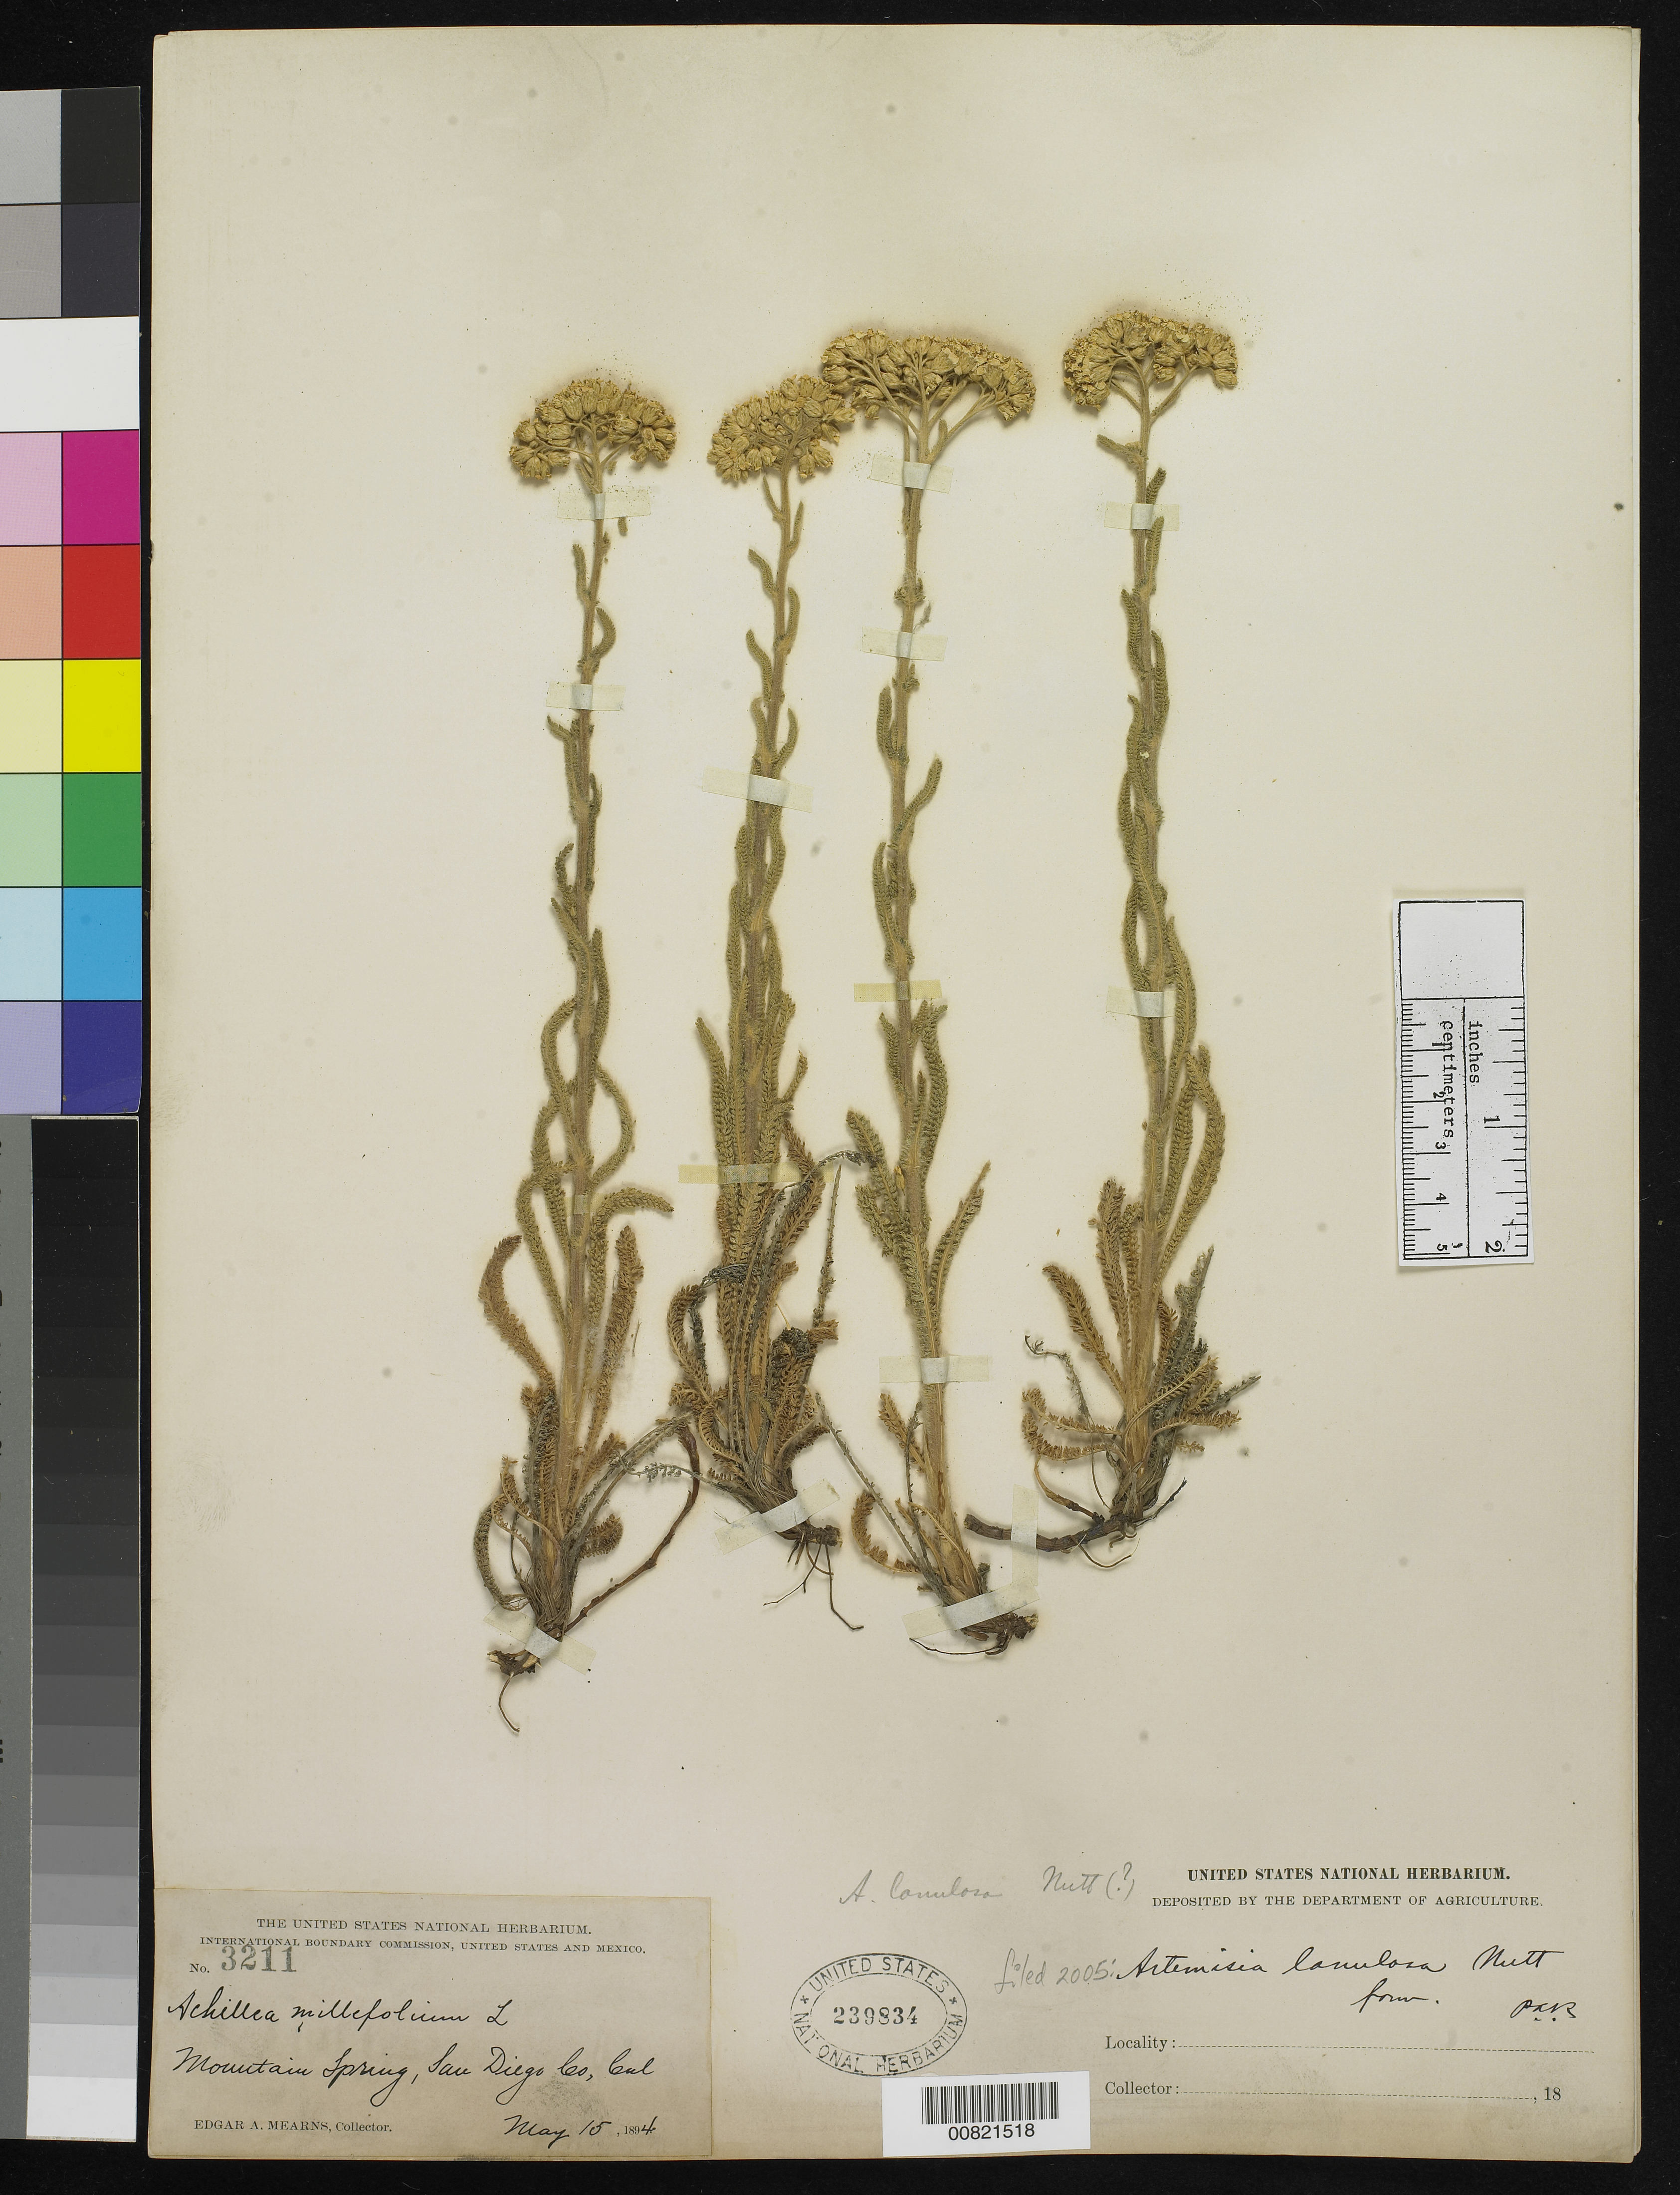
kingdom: Plantae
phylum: Tracheophyta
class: Magnoliopsida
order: Asterales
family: Asteraceae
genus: Achillea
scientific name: Achillea lanulosa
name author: Nutt.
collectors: E. A. Mearns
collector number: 3211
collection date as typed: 15 May 1894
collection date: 1894-05-15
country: United States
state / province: California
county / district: San Diego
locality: Mountain Spring, San Diego County, California.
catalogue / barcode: US 239834